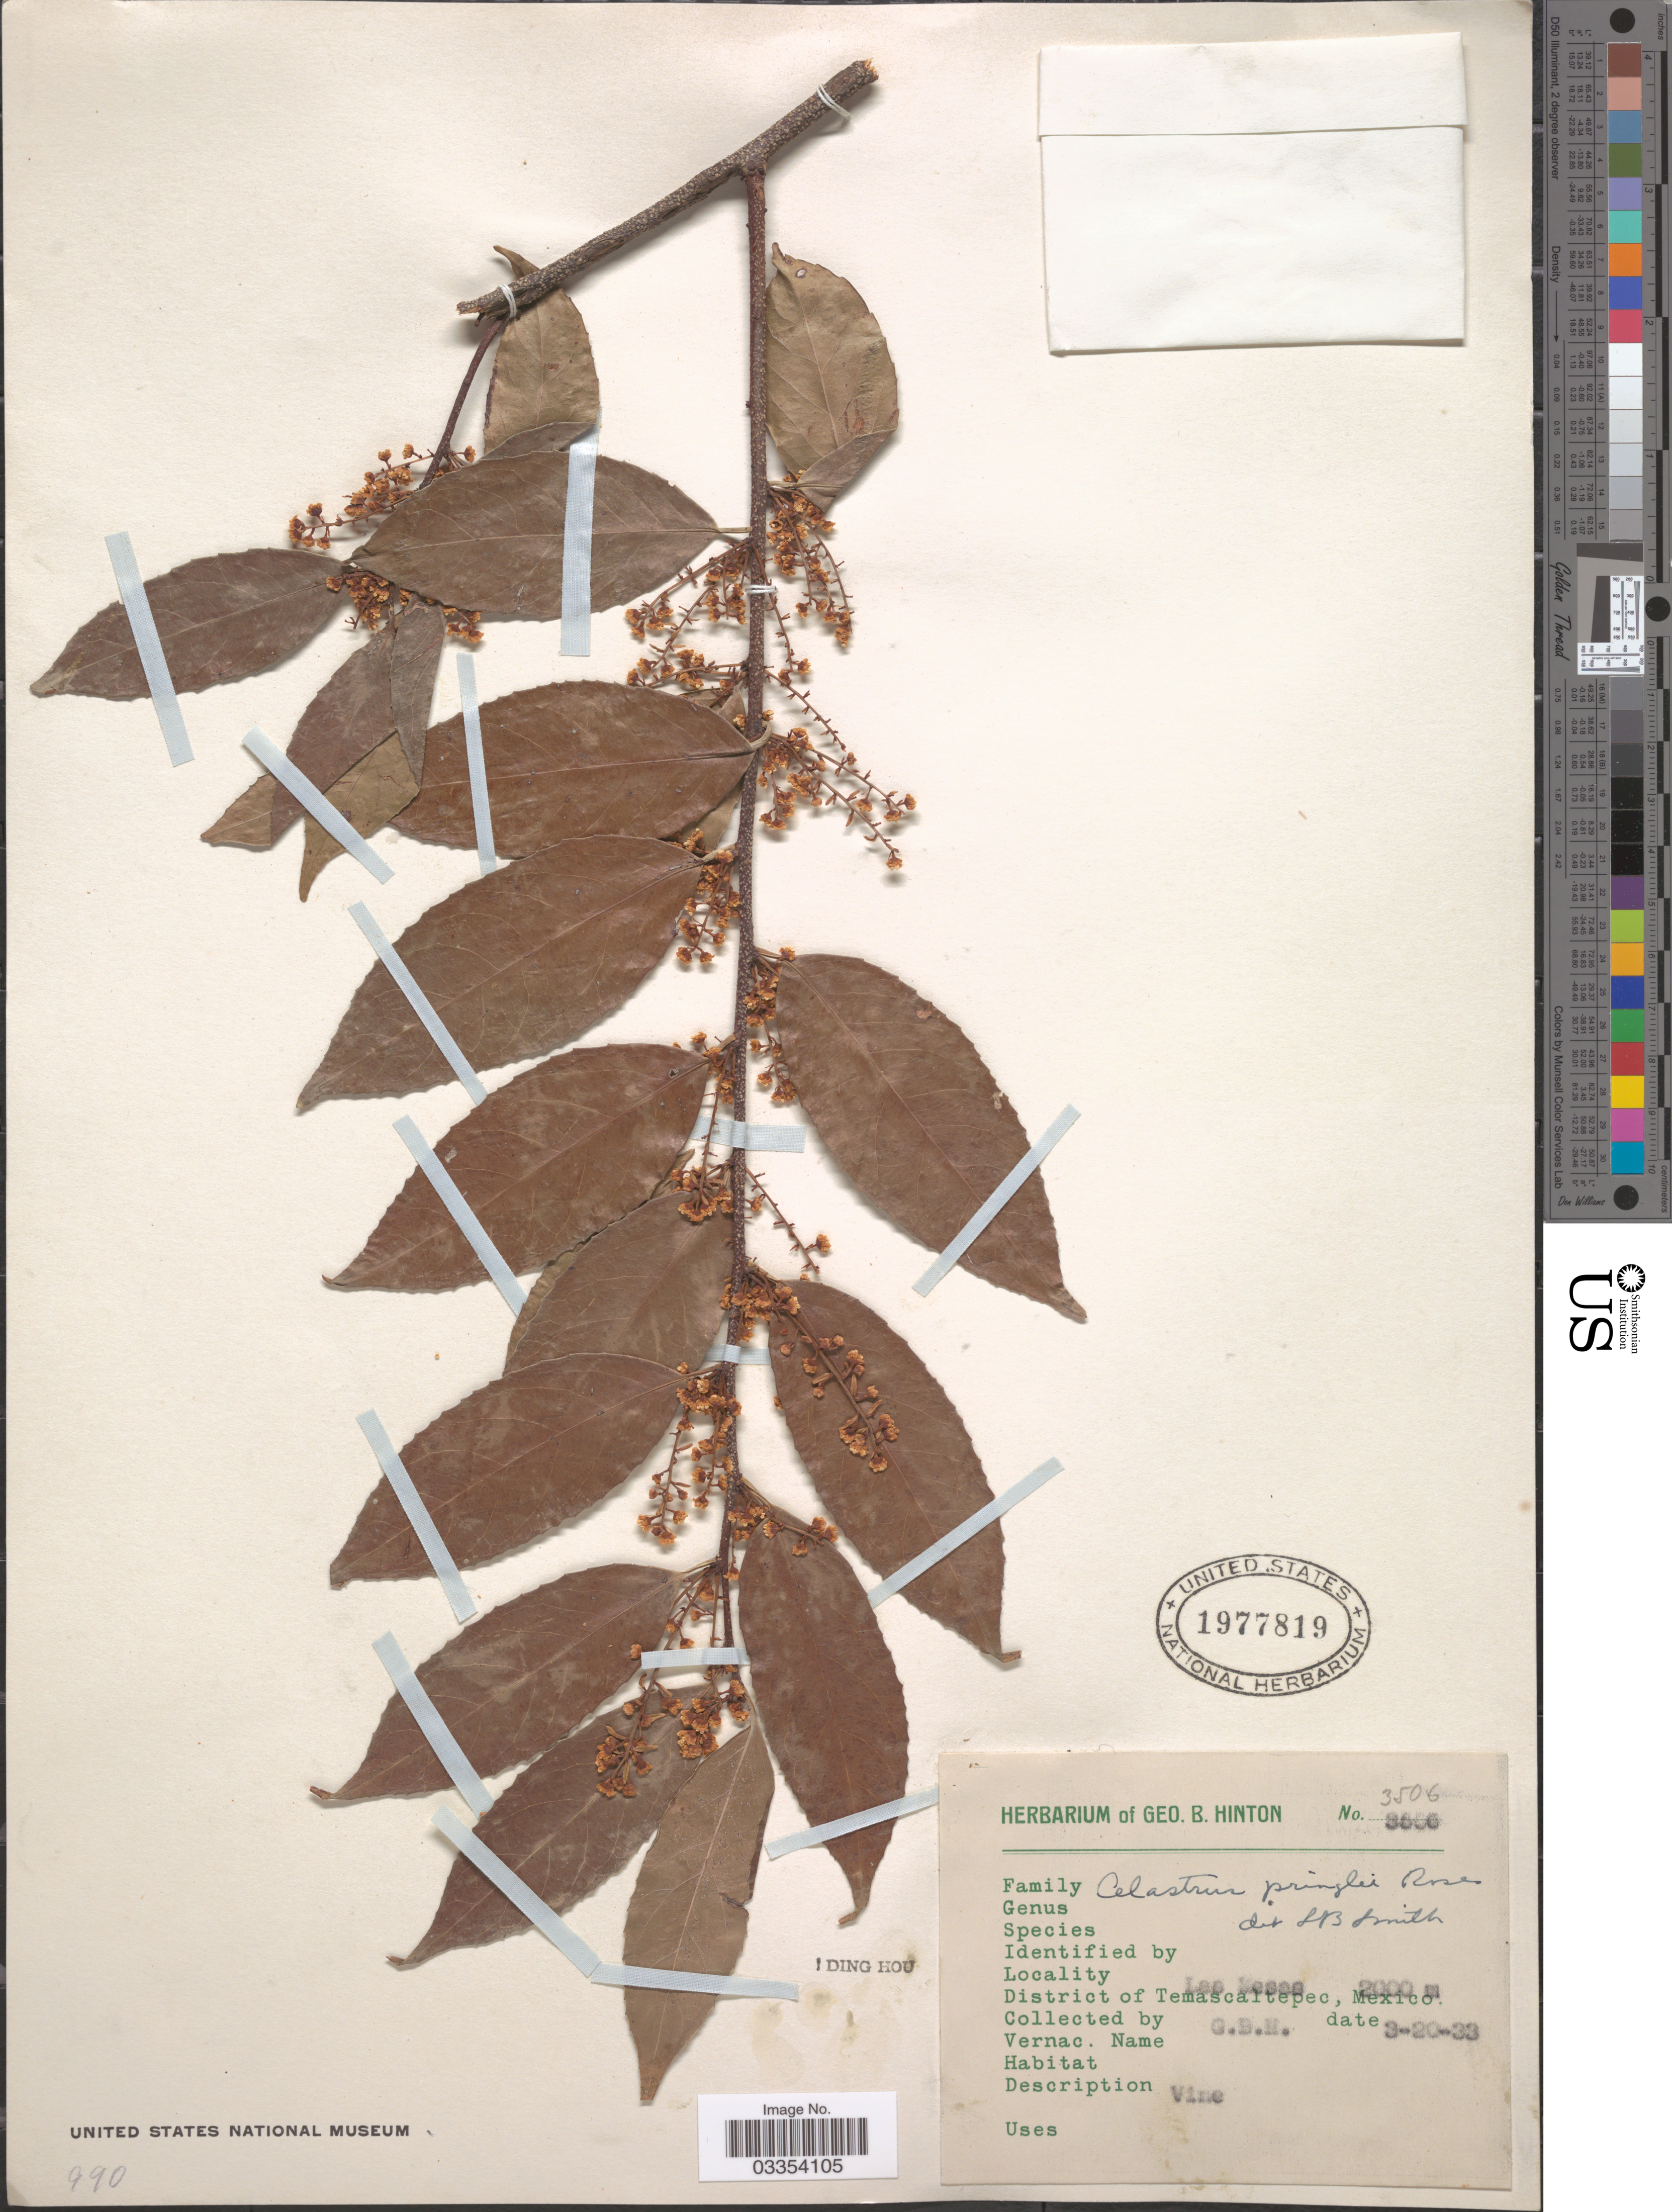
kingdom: Plantae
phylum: Tracheophyta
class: Magnoliopsida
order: Celastrales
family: Celastraceae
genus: Celastrus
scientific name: Celastrus pringlei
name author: Rose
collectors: G. B. Hinton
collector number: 3506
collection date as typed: Transcribed d/m/y: 20/3/33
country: Mexico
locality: Las Mesas. District of Temascaltepec.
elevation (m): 2000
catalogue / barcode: US 1977819